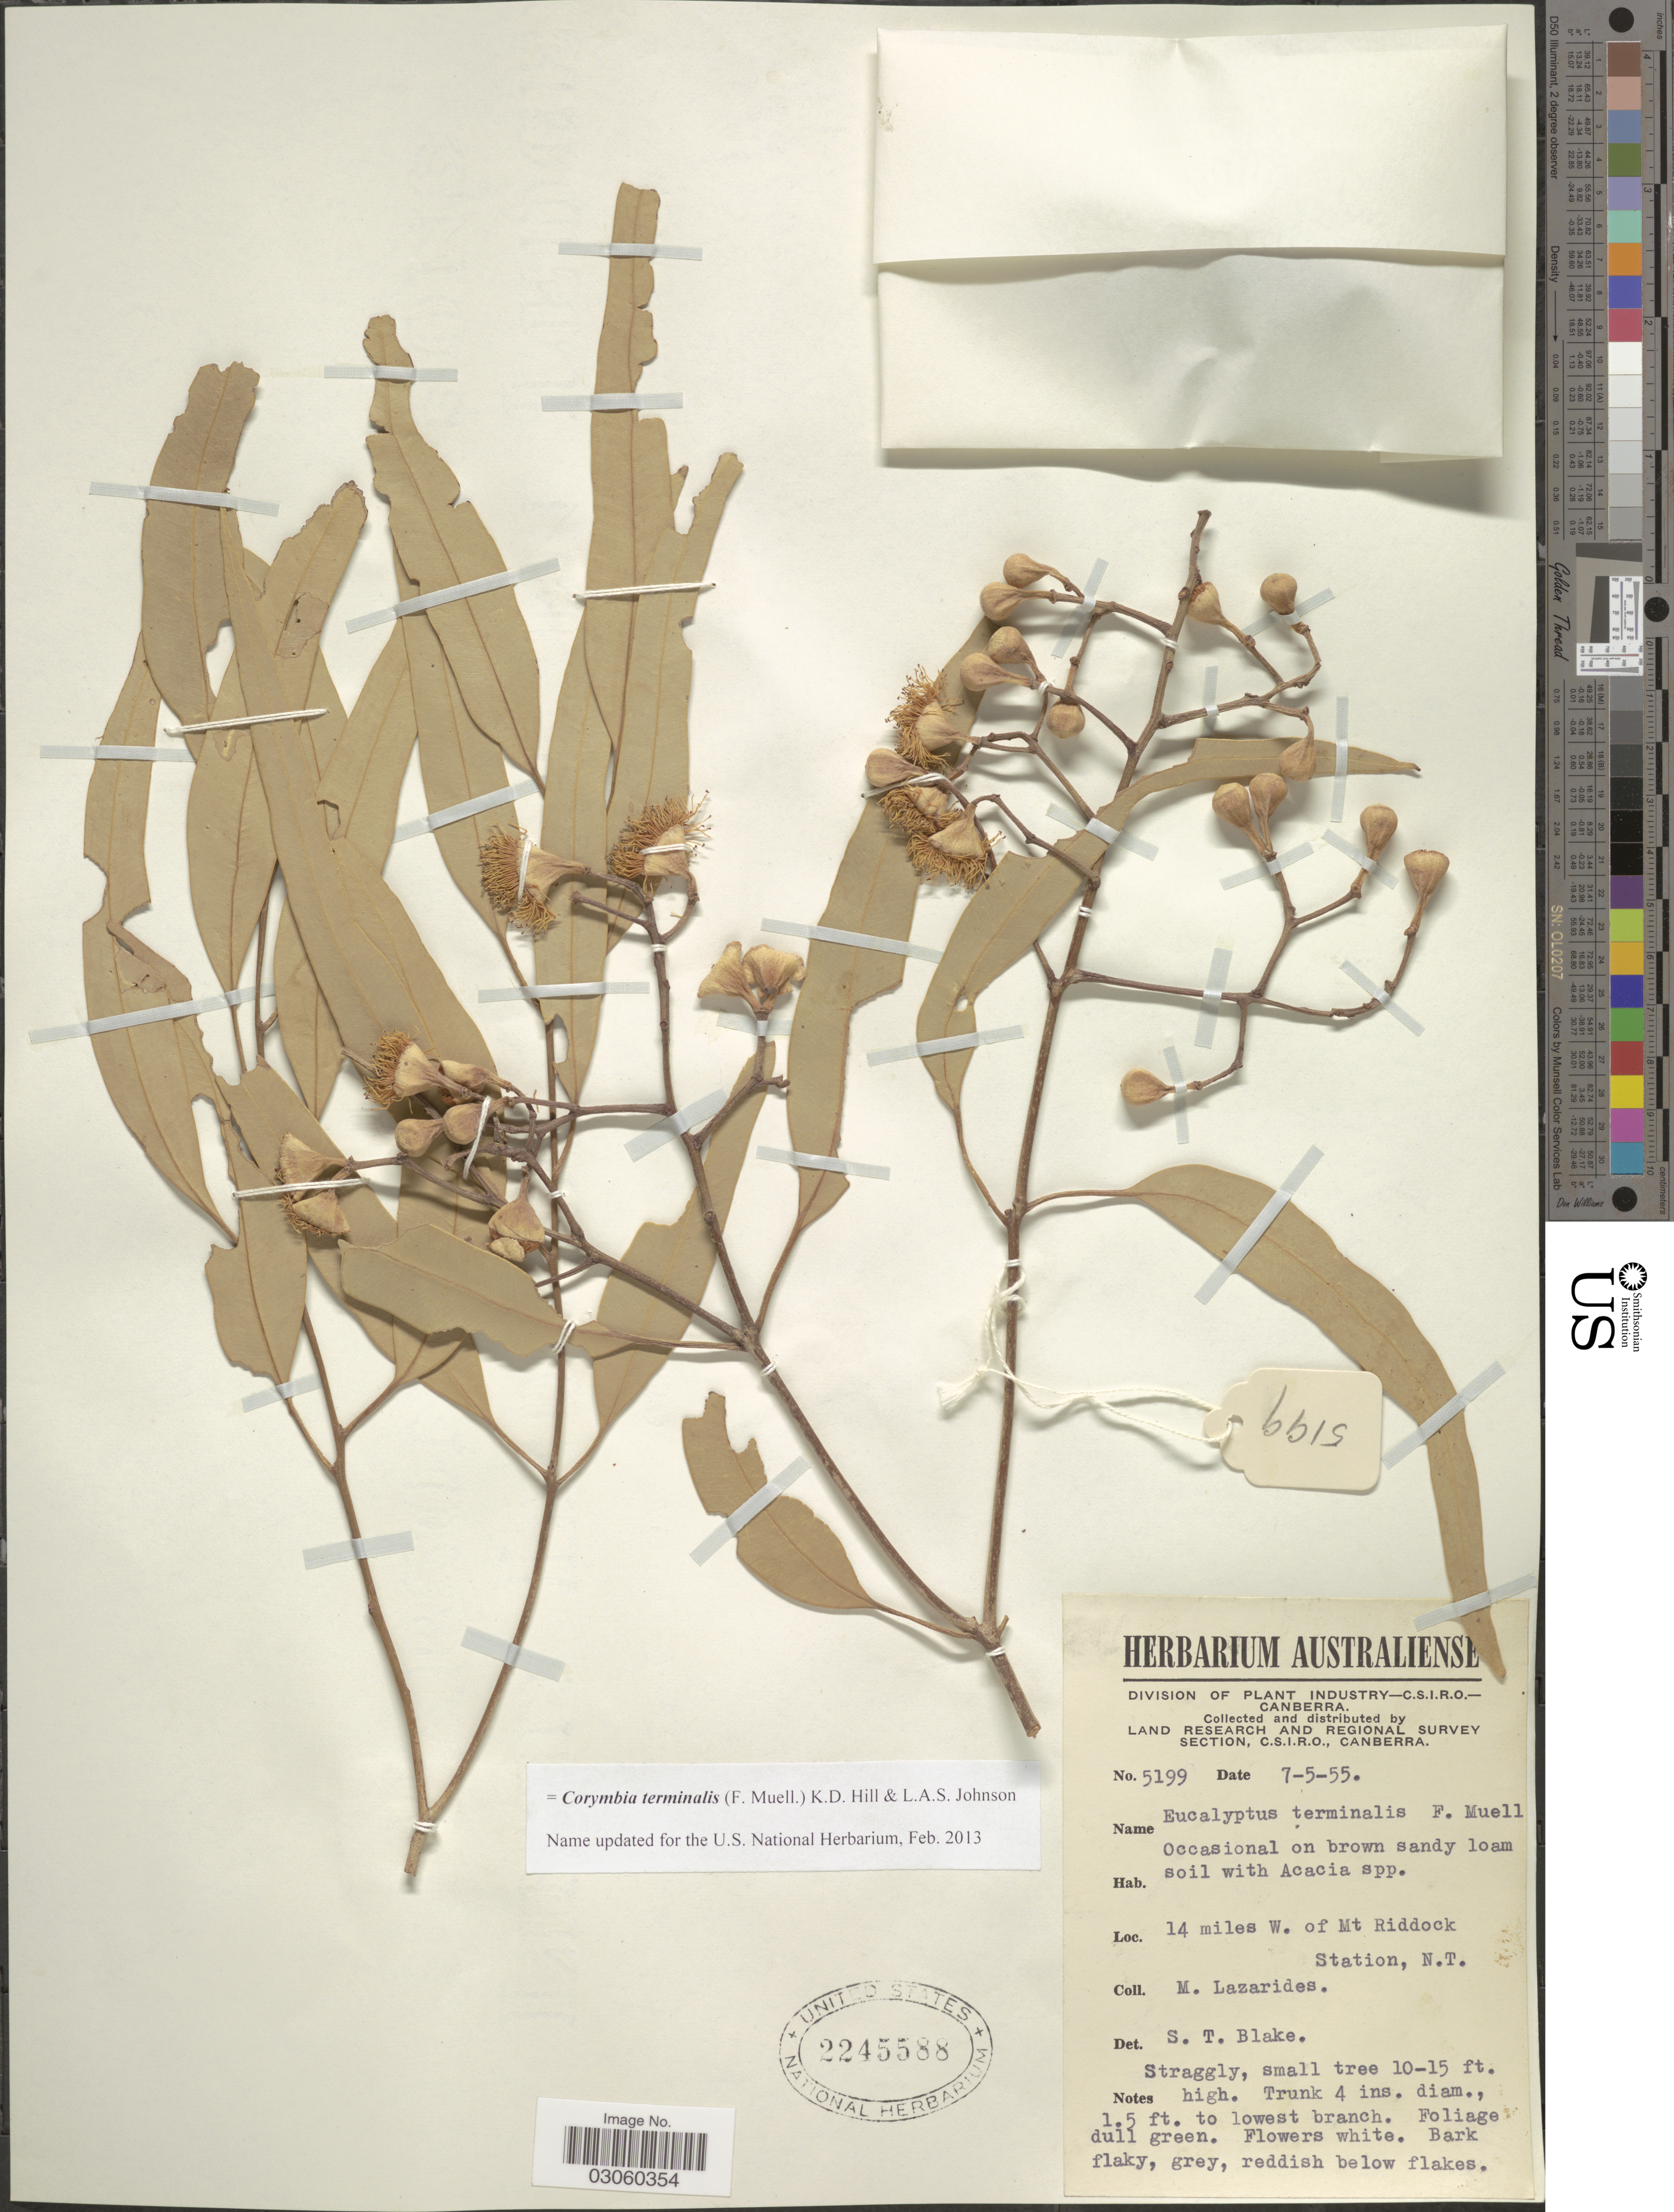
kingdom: Plantae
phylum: Tracheophyta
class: Magnoliopsida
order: Myrtales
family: Myrtaceae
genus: Corymbia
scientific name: Corymbia terminalis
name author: (F. Muell.) K.D. Hill & L.A.S. Johnson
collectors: M. Lazarides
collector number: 5199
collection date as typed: Transcribed d/m/y: 7/5/55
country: Australia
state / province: Northern Territory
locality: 14 miles W. of Mt Riddock Station, N.T.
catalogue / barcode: US 2245588